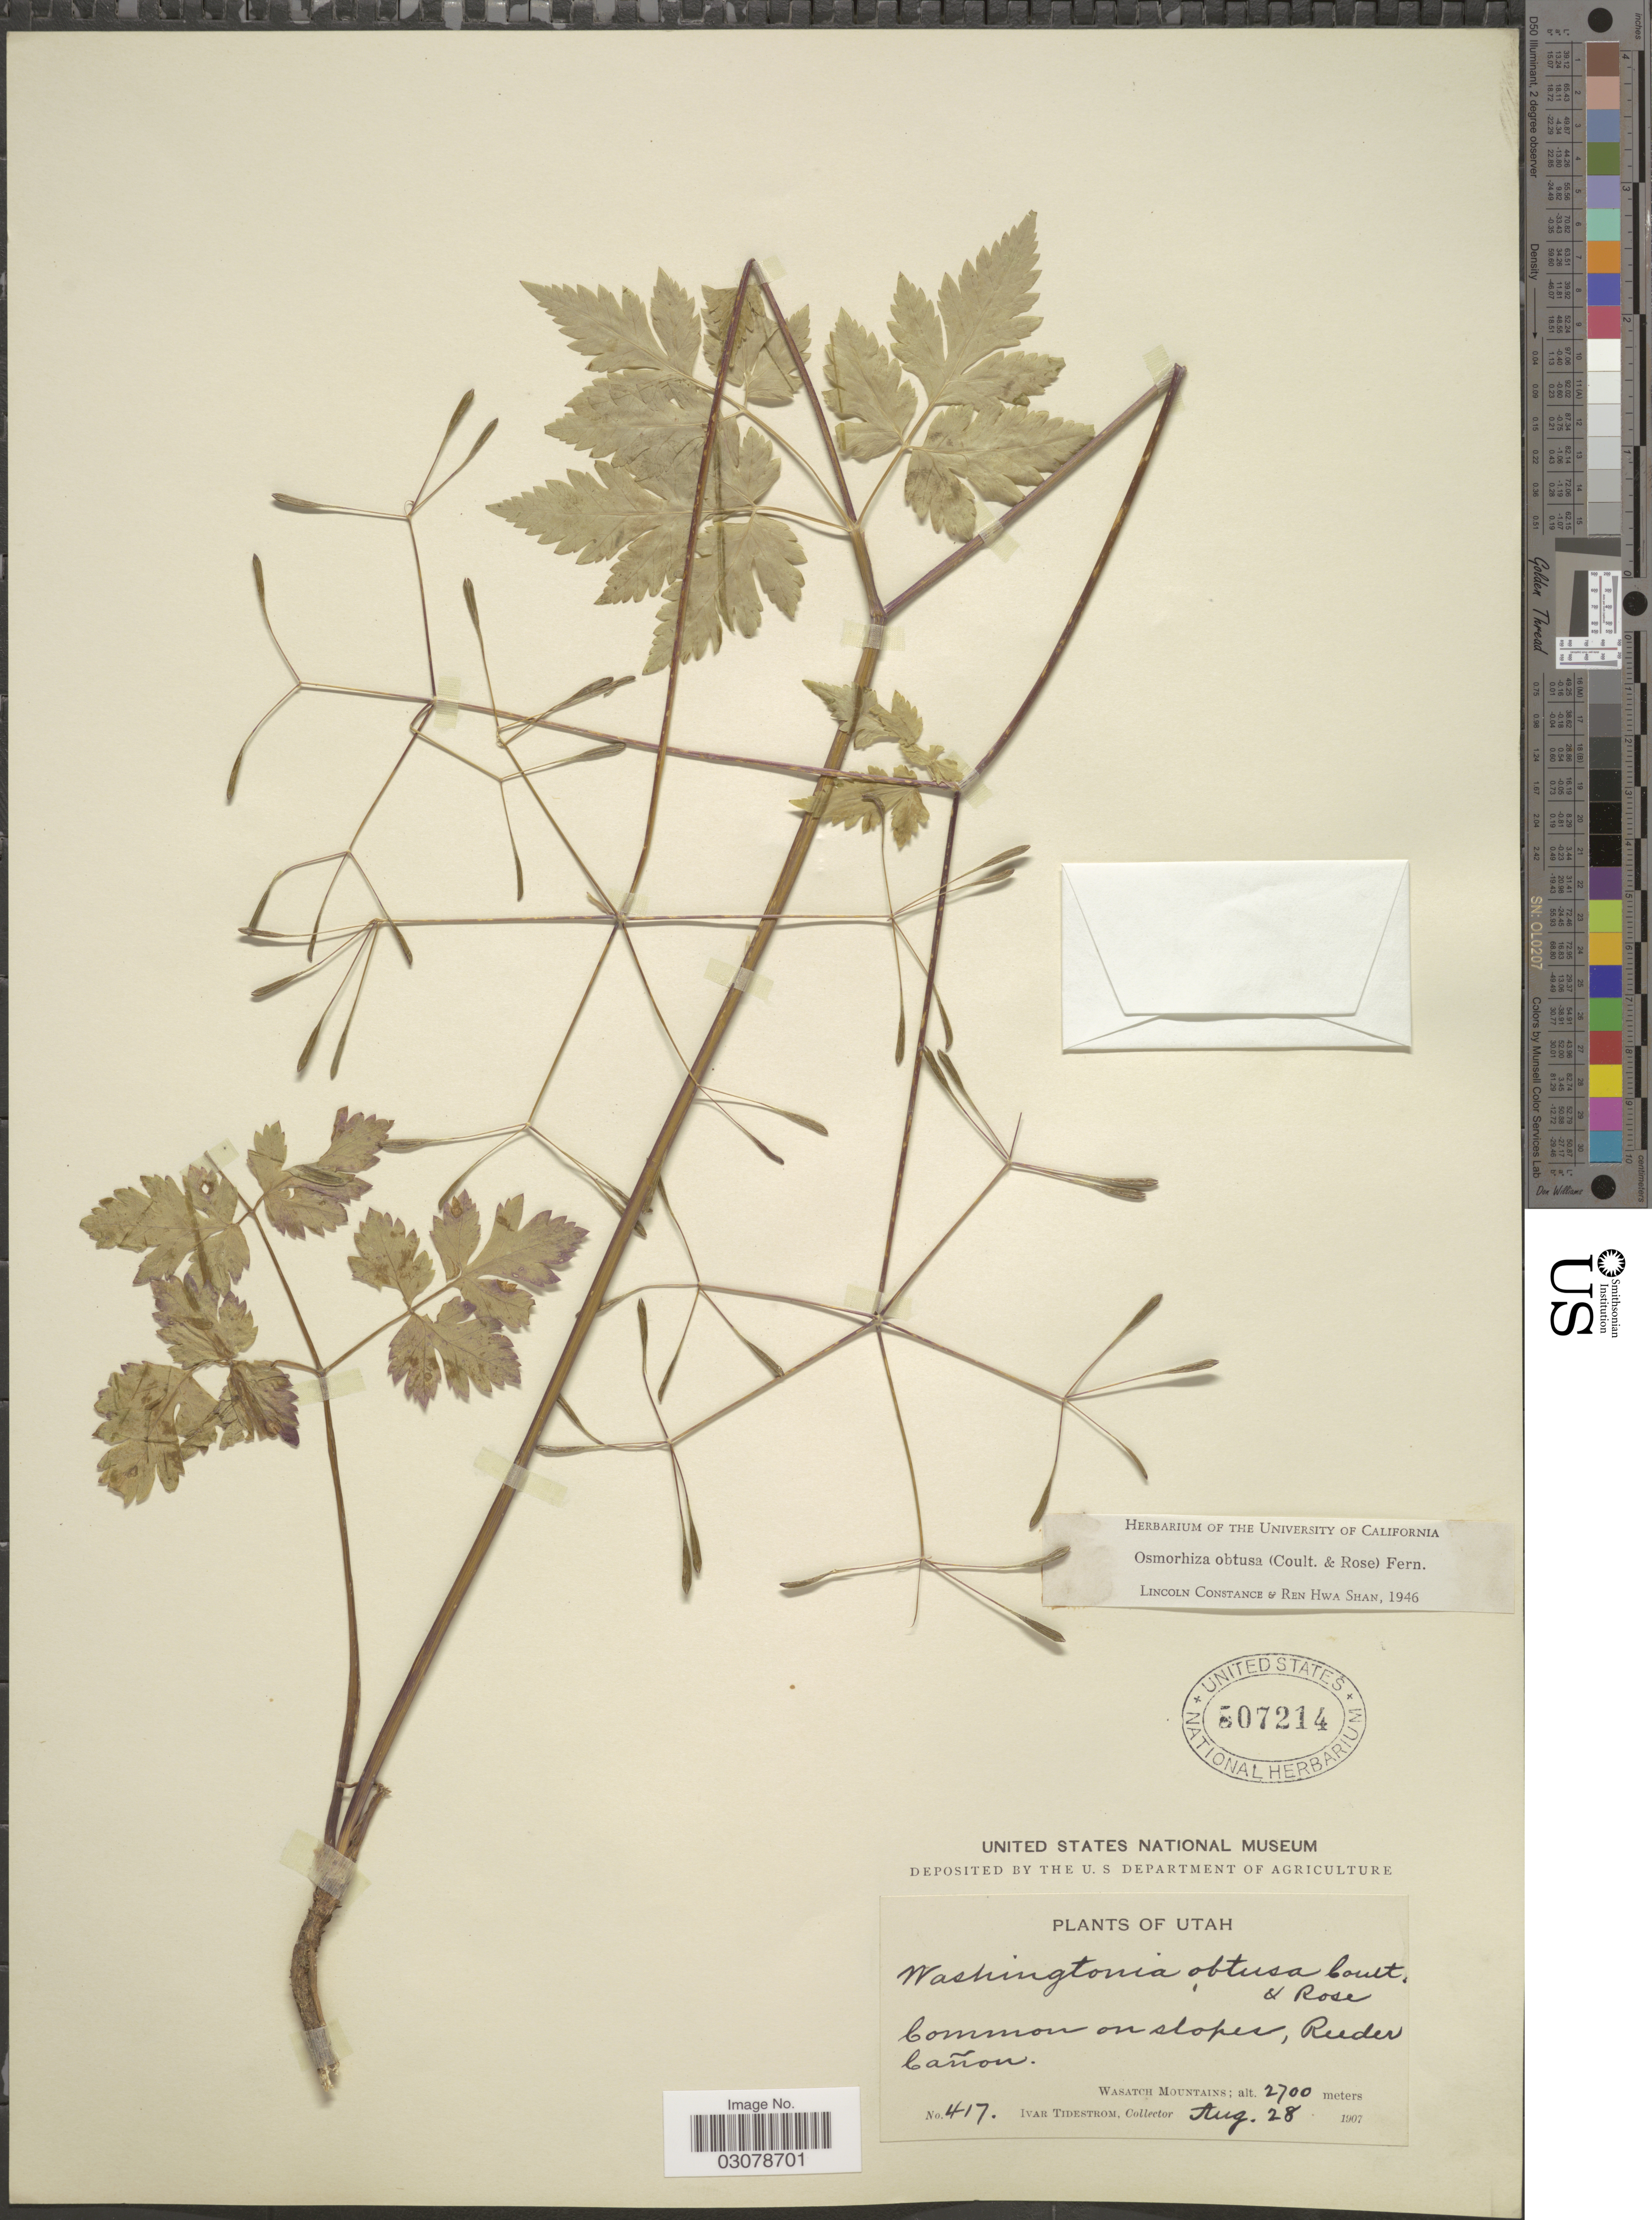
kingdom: Plantae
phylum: Tracheophyta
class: Magnoliopsida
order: Apiales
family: Apiaceae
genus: Osmorhiza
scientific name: Osmorhiza obtusa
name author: (J.M. Coult. & Rose) Fernald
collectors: I. F. Tidestrom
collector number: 417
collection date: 1907-08-28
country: United States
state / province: Utah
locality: Common on slopes, Reeder Cañon, Wasatch Mountains.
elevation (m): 2700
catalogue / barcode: US 507214